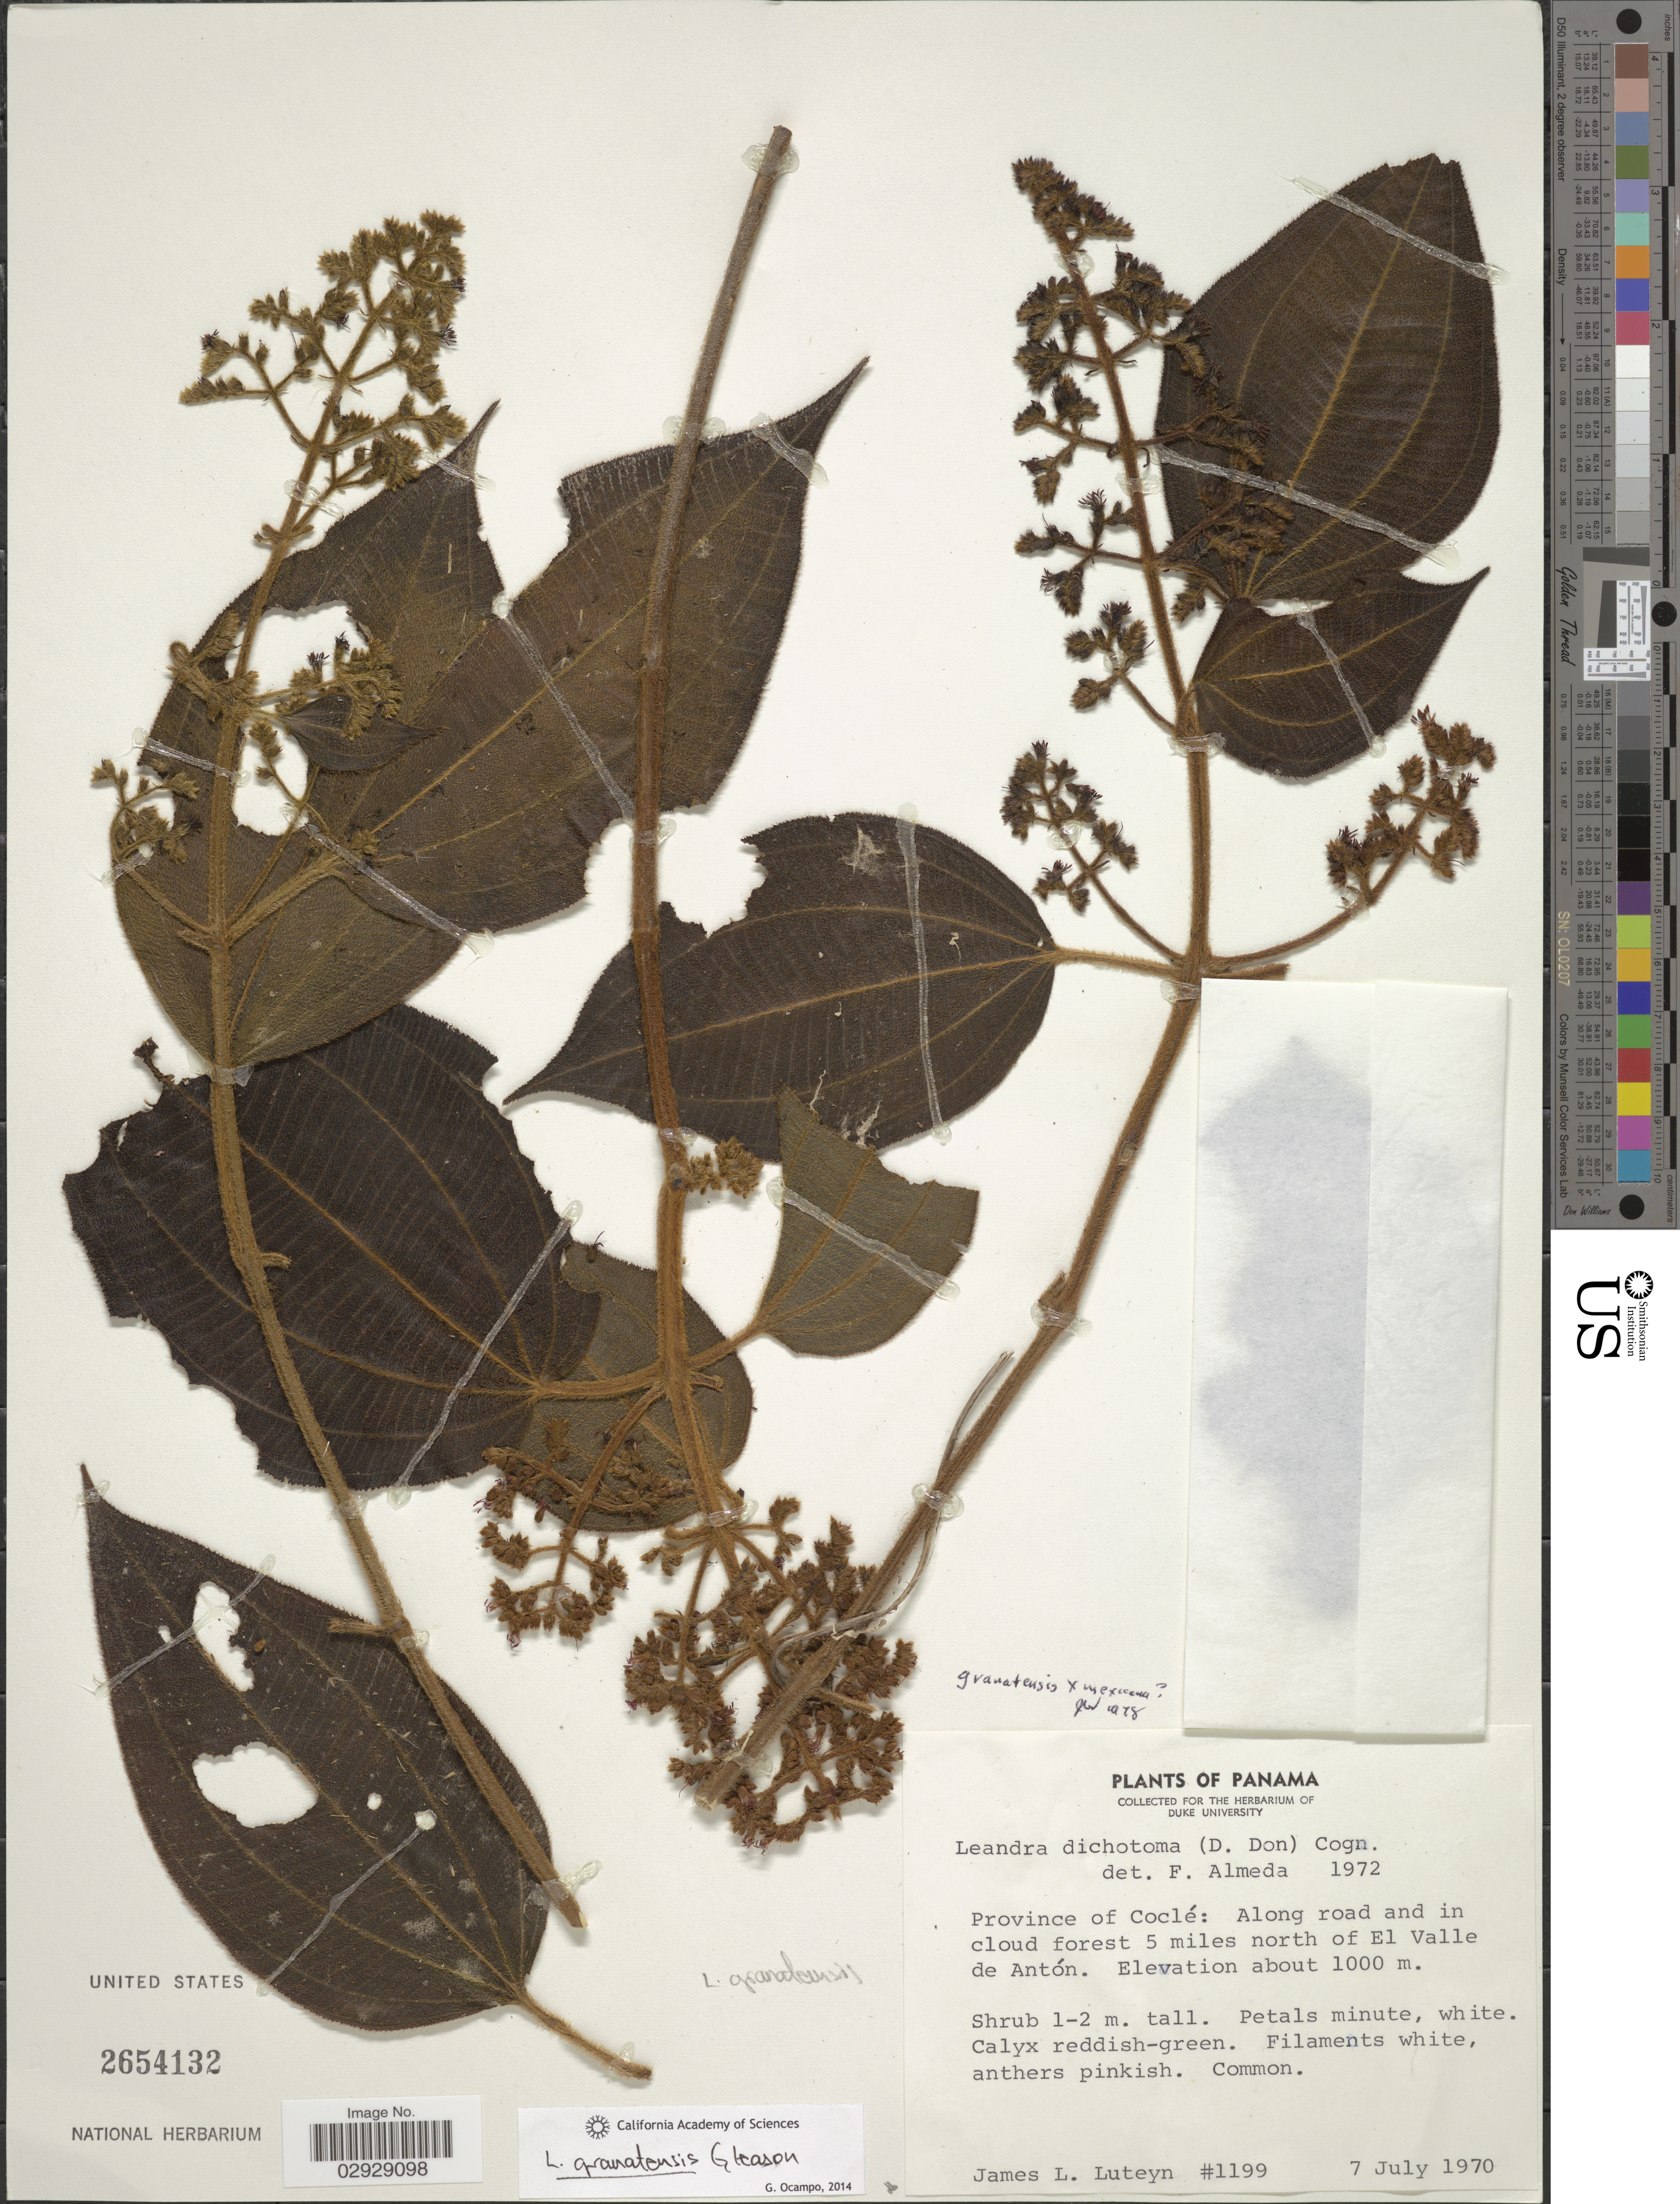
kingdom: Plantae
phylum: Tracheophyta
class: Magnoliopsida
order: Myrtales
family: Melastomataceae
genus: Leandra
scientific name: Leandra granatensis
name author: Gleason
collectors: J. L. Luteyn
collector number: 1199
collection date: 1970-07-07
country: Panama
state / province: Coclé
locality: Along road and in cloud forest 5 miles north of El Valle de Antón.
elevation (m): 1000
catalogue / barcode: US 2654132